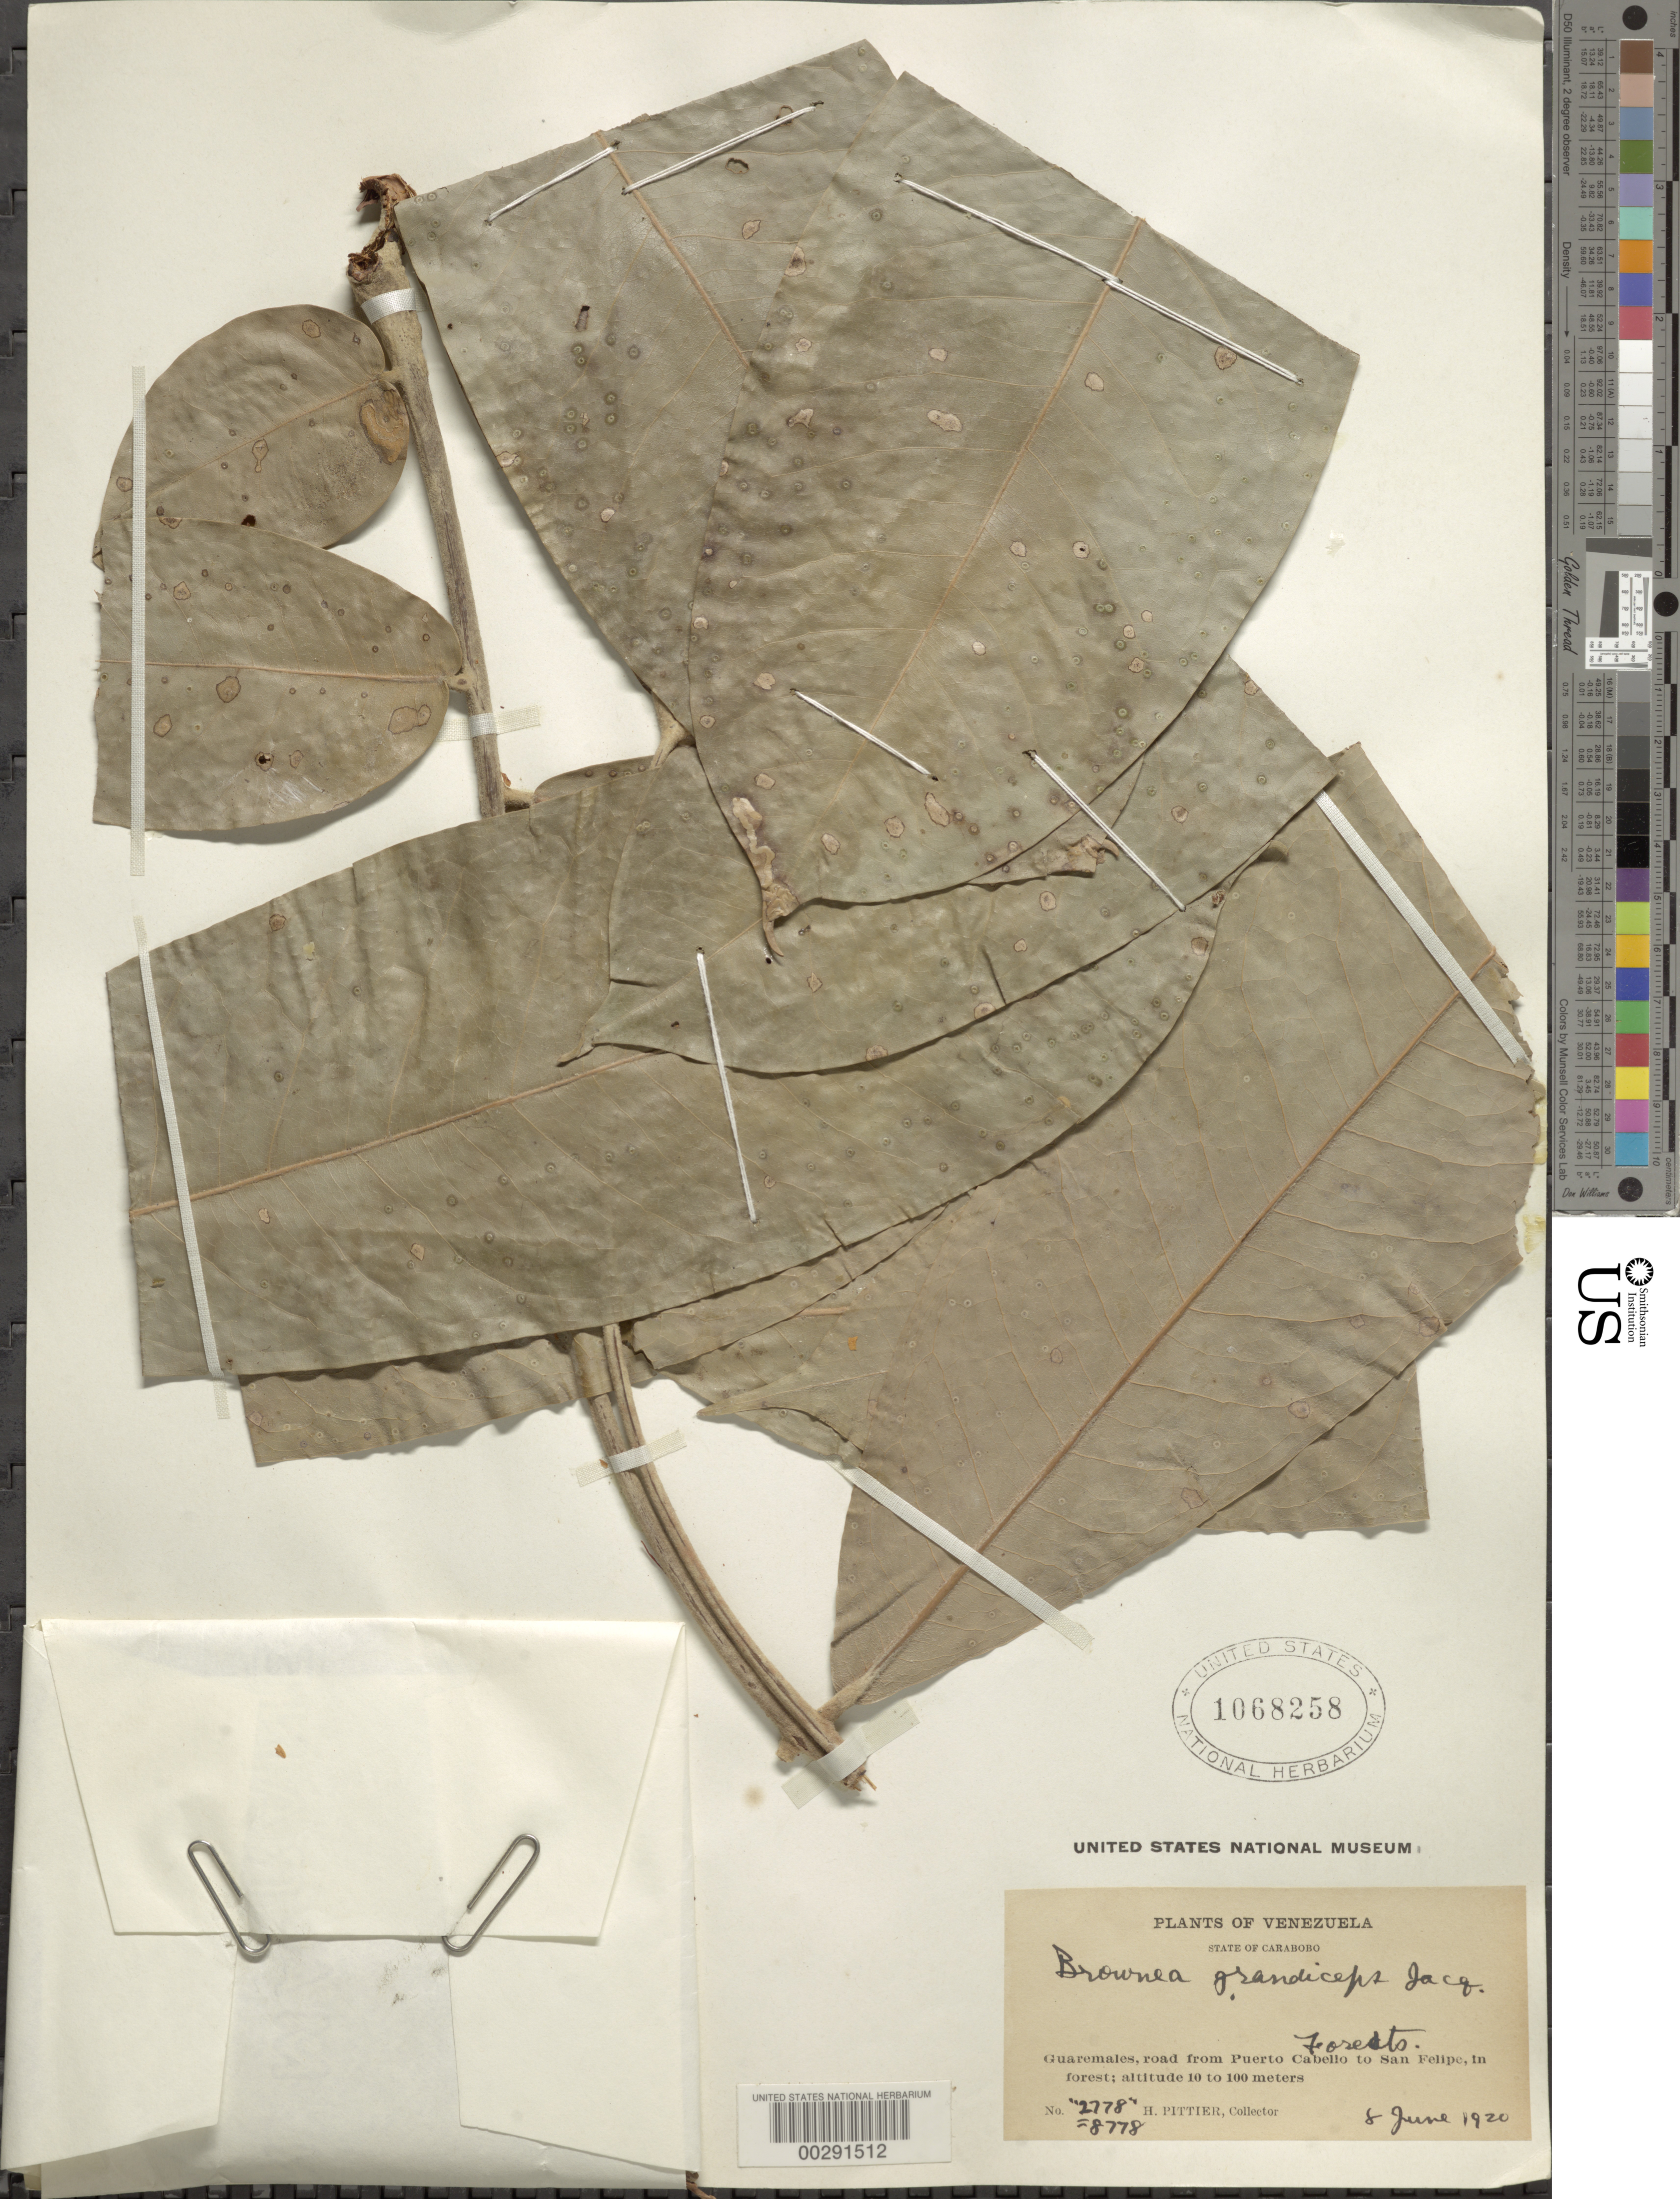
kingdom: Plantae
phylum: Tracheophyta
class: Magnoliopsida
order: Fabales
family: Fabaceae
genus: Brownea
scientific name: Brownea macrophylla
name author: B.L. Linden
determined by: Santos-Silva, J.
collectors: H. F. Pittier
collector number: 8778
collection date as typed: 08 Jun 1920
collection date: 1920-06-08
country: Venezuela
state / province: Carabobo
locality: Guaremales, road from puerto cabello to san felipe in forest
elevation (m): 10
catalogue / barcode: US 1068258